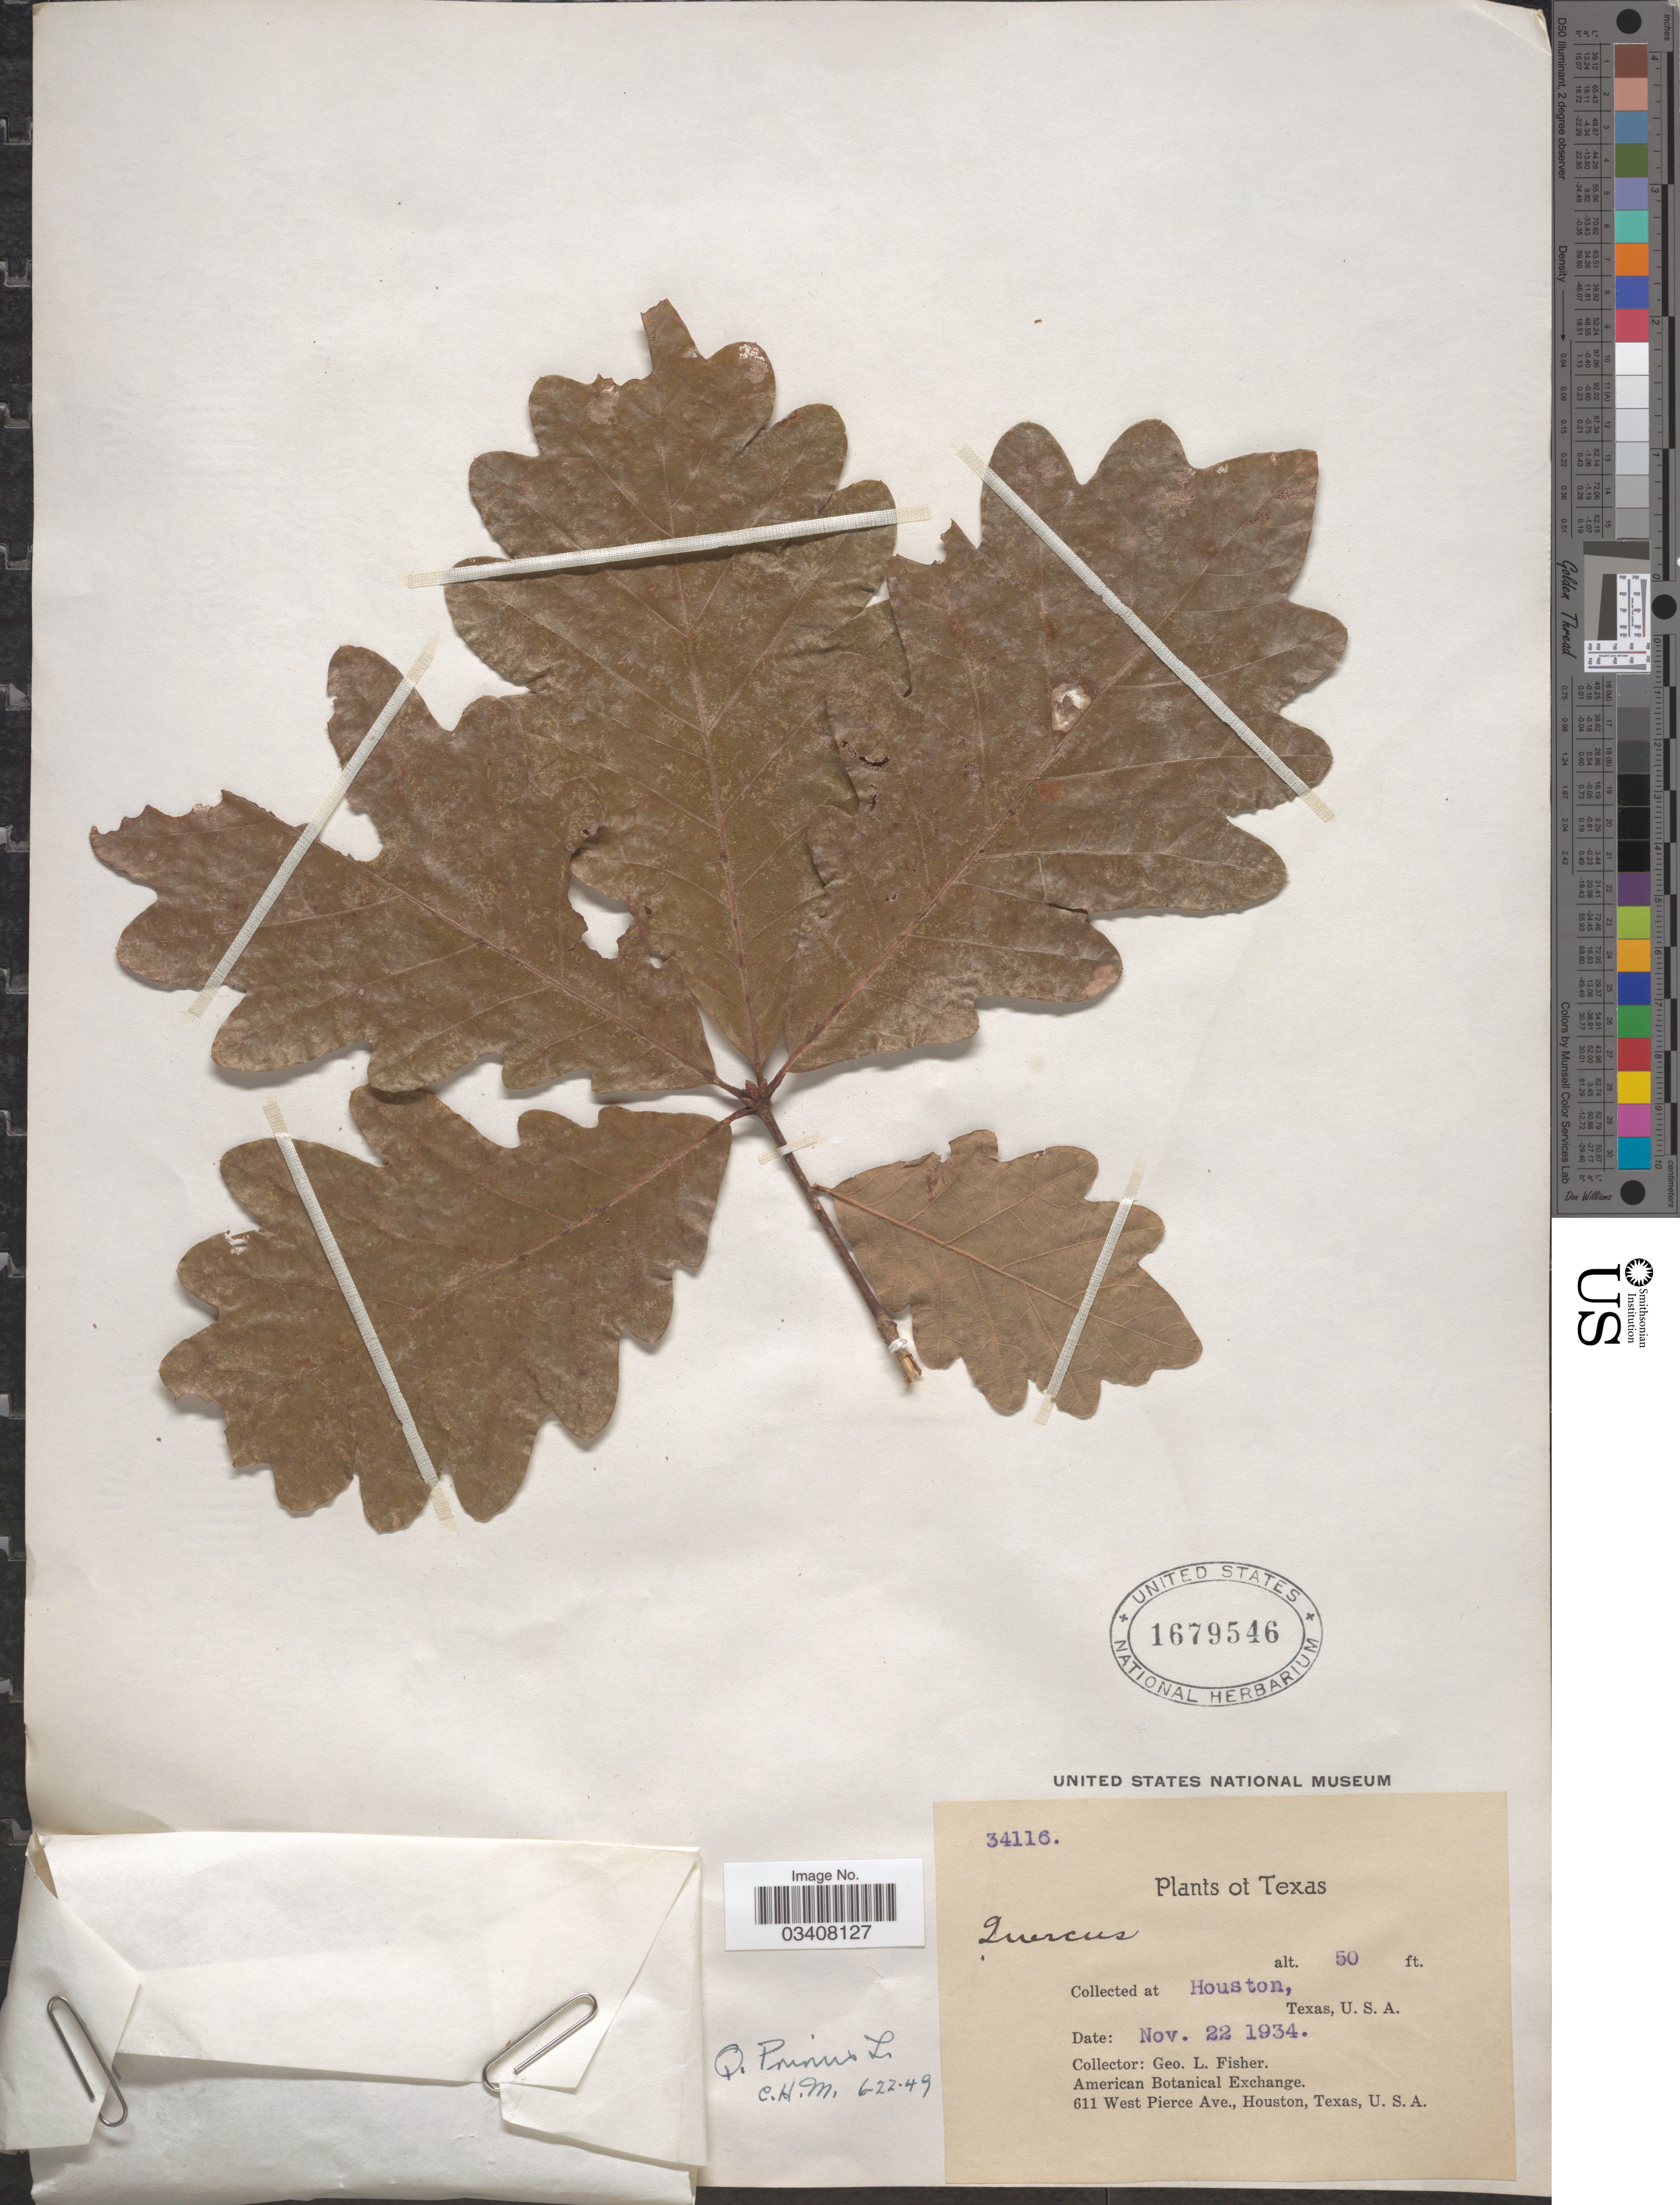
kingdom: Plantae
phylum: Tracheophyta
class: Magnoliopsida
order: Fagales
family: Fagaceae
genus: Quercus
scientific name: Quercus prinus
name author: L.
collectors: G. L. Fisher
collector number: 34116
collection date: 1934-11-22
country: United States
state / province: Texas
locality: At Houston.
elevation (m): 15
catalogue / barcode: US 1679546